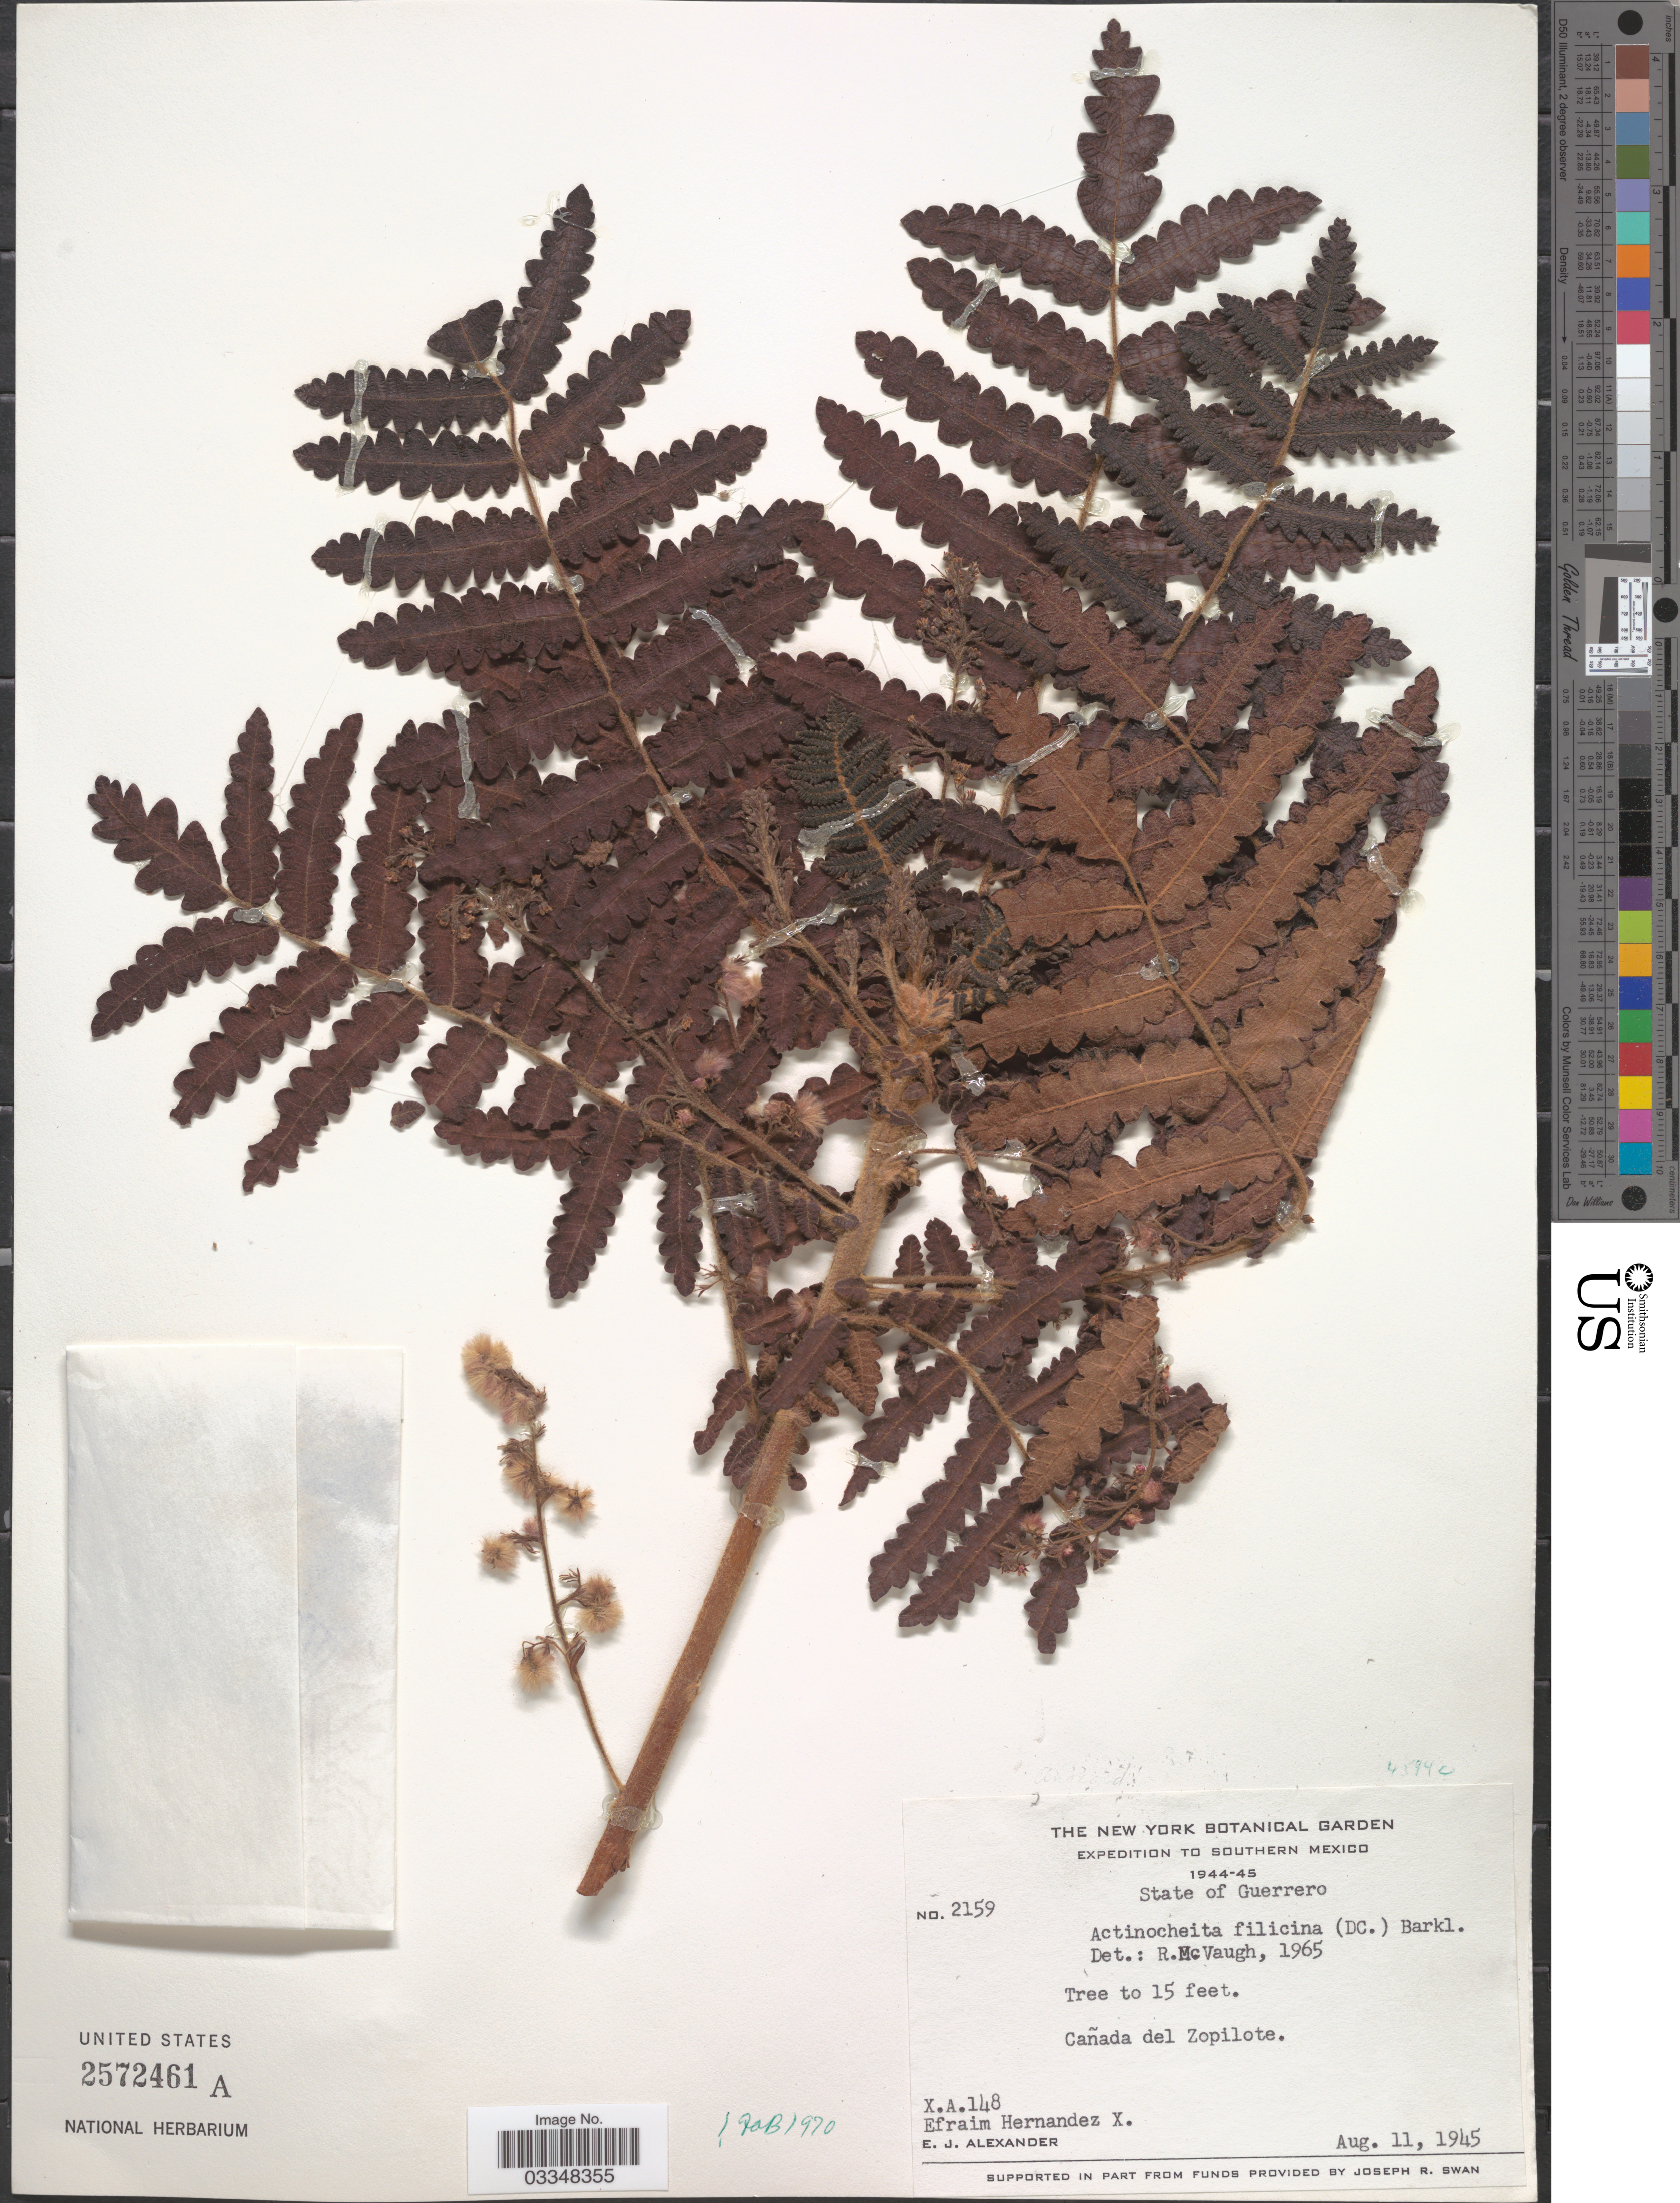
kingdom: Plantae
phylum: Tracheophyta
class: Magnoliopsida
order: Sapindales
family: Anacardiaceae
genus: Actinocheita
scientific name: Actinocheita filicina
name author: (Sessé & Moc. ex DC.) F.A. Barkley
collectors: X. A., E. Hernandez X. & E. J. Alexander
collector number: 148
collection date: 1945-08-11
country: Mexico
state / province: Guerrero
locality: Southern Mexico. Cañanda del Zopilote.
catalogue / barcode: US 2572461A